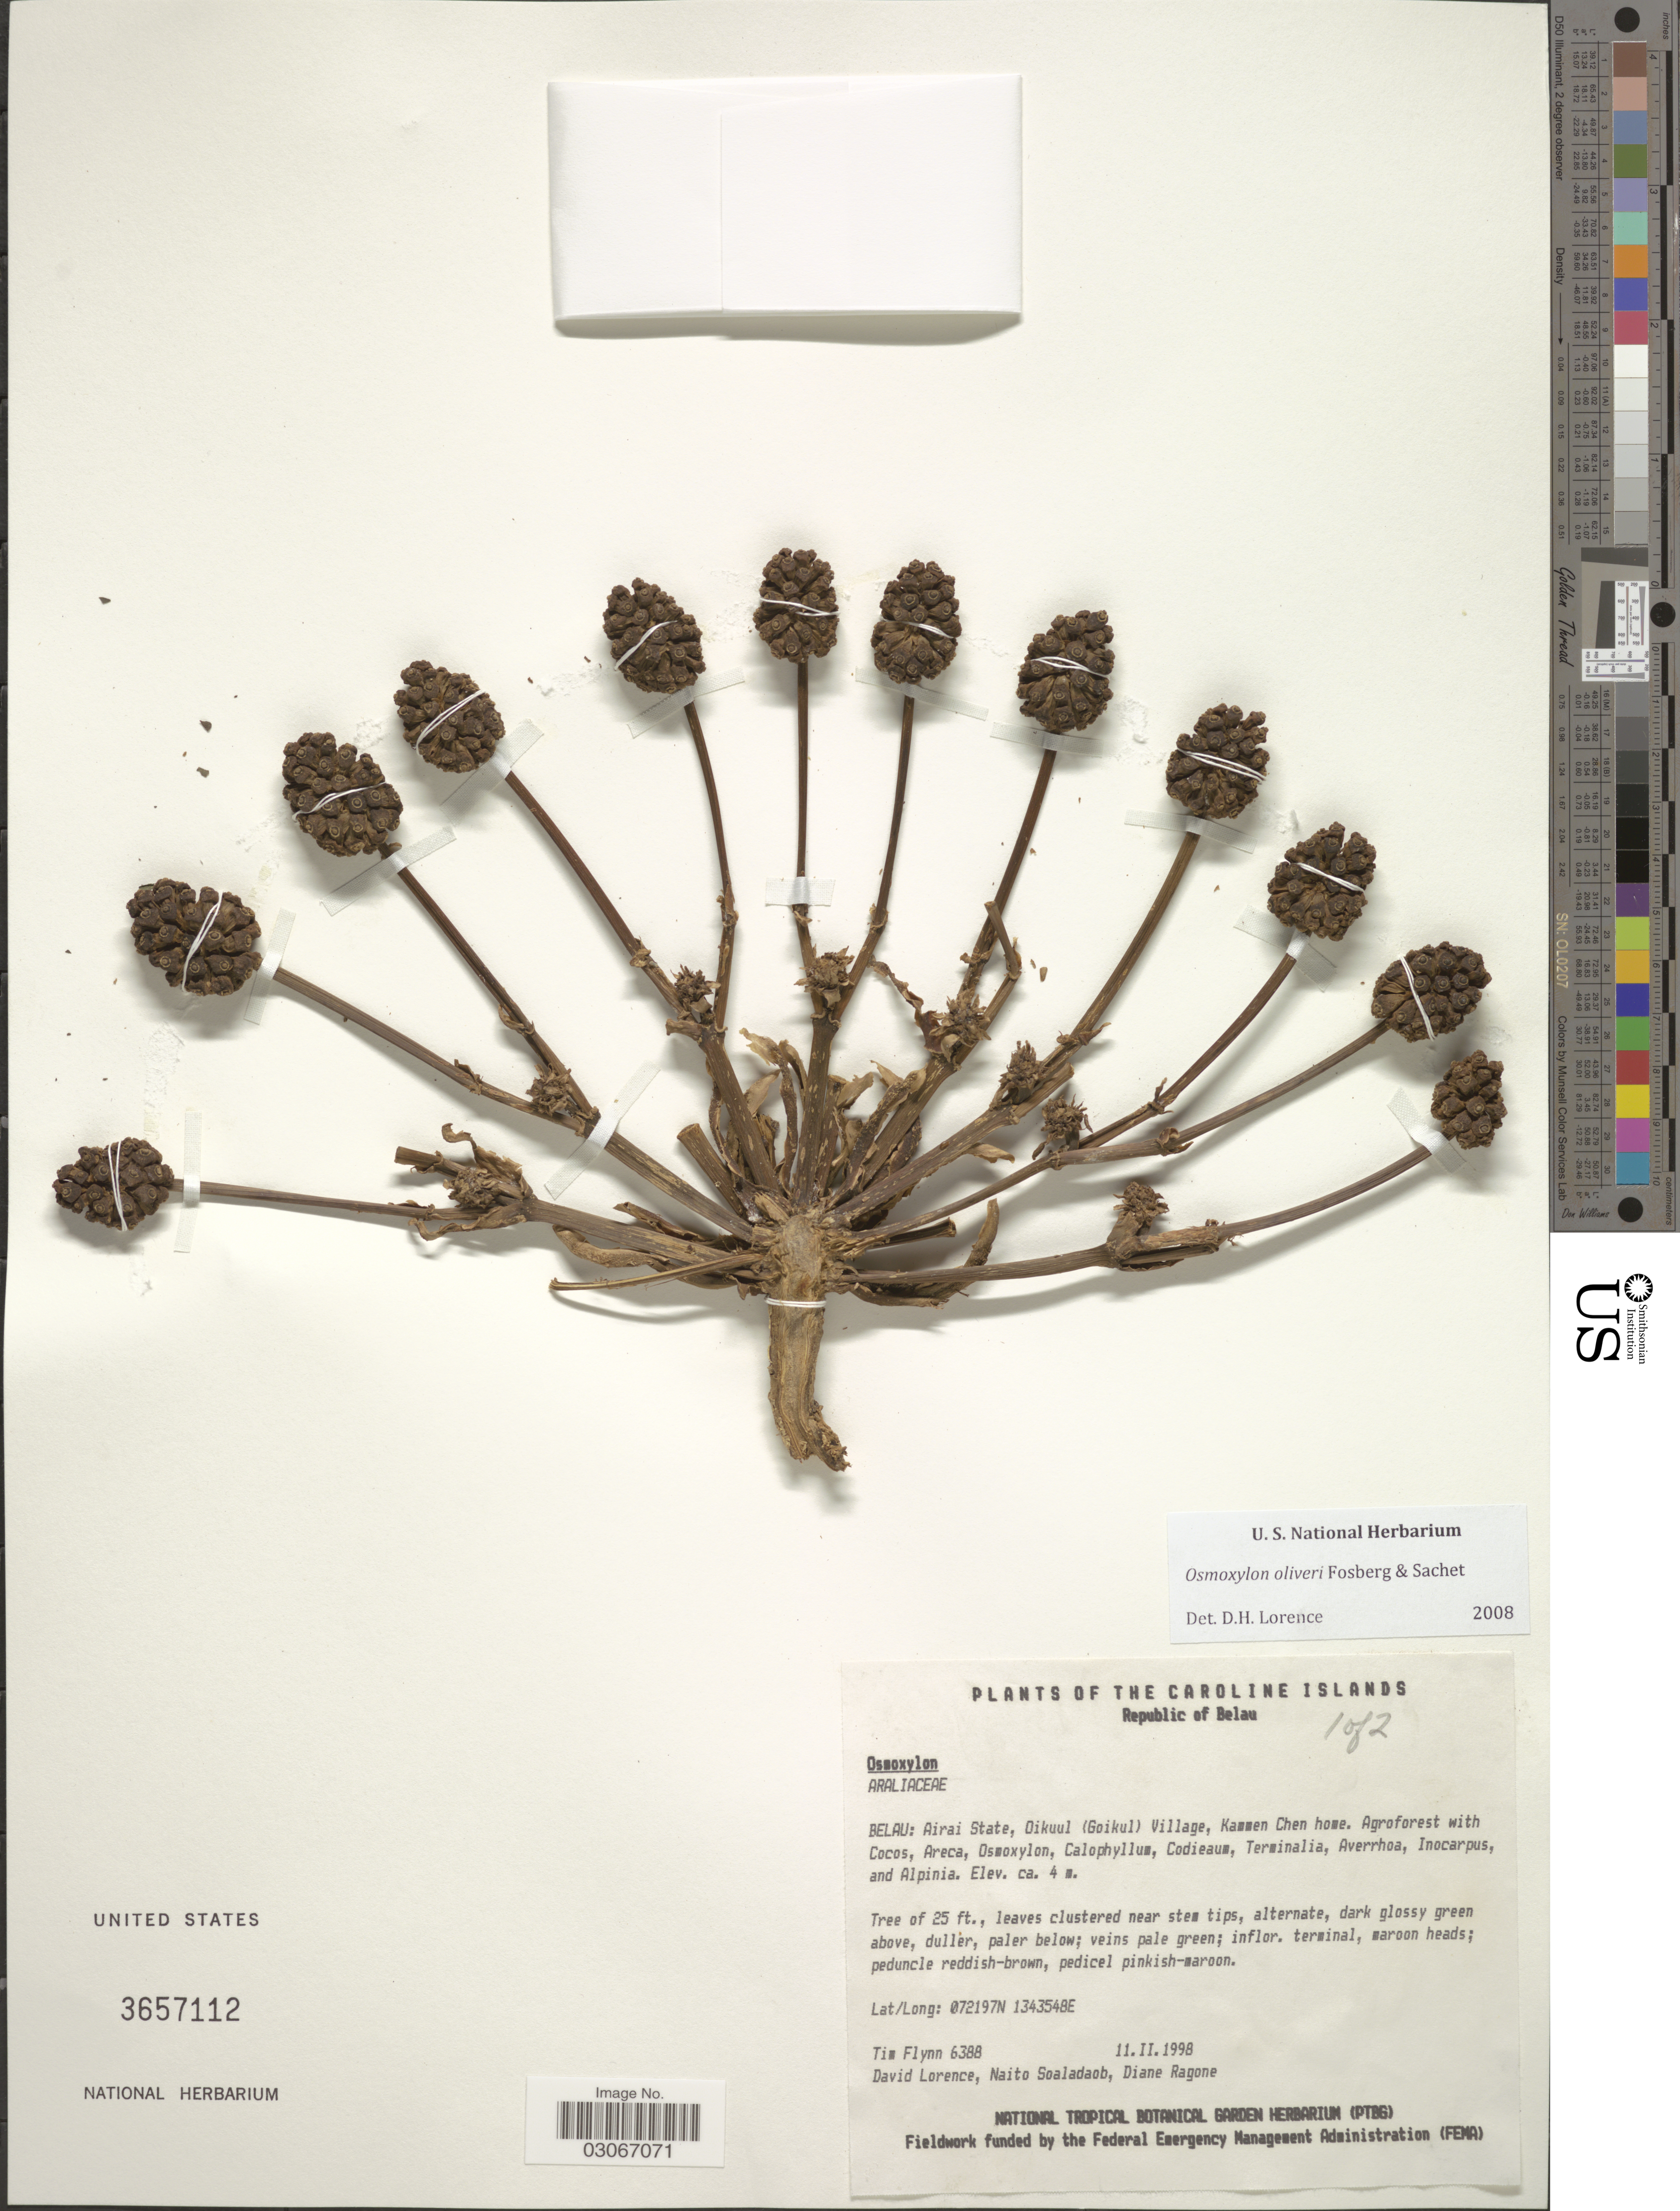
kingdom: Plantae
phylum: Tracheophyta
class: Magnoliopsida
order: Apiales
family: Araliaceae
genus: Osmoxylon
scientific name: Osmoxylon oliveri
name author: Fosberg & Sachet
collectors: T. Flynn, D. Lorence, N. Soaladaob & D. Ragone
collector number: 6388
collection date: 1998-02-11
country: Palau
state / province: Belau Outliers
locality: Caroline Islands. Republic of Belau. Belau: Airai State, Oikuul (Goikul) Village, Kammen Chen home.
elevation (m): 4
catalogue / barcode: US 3657112